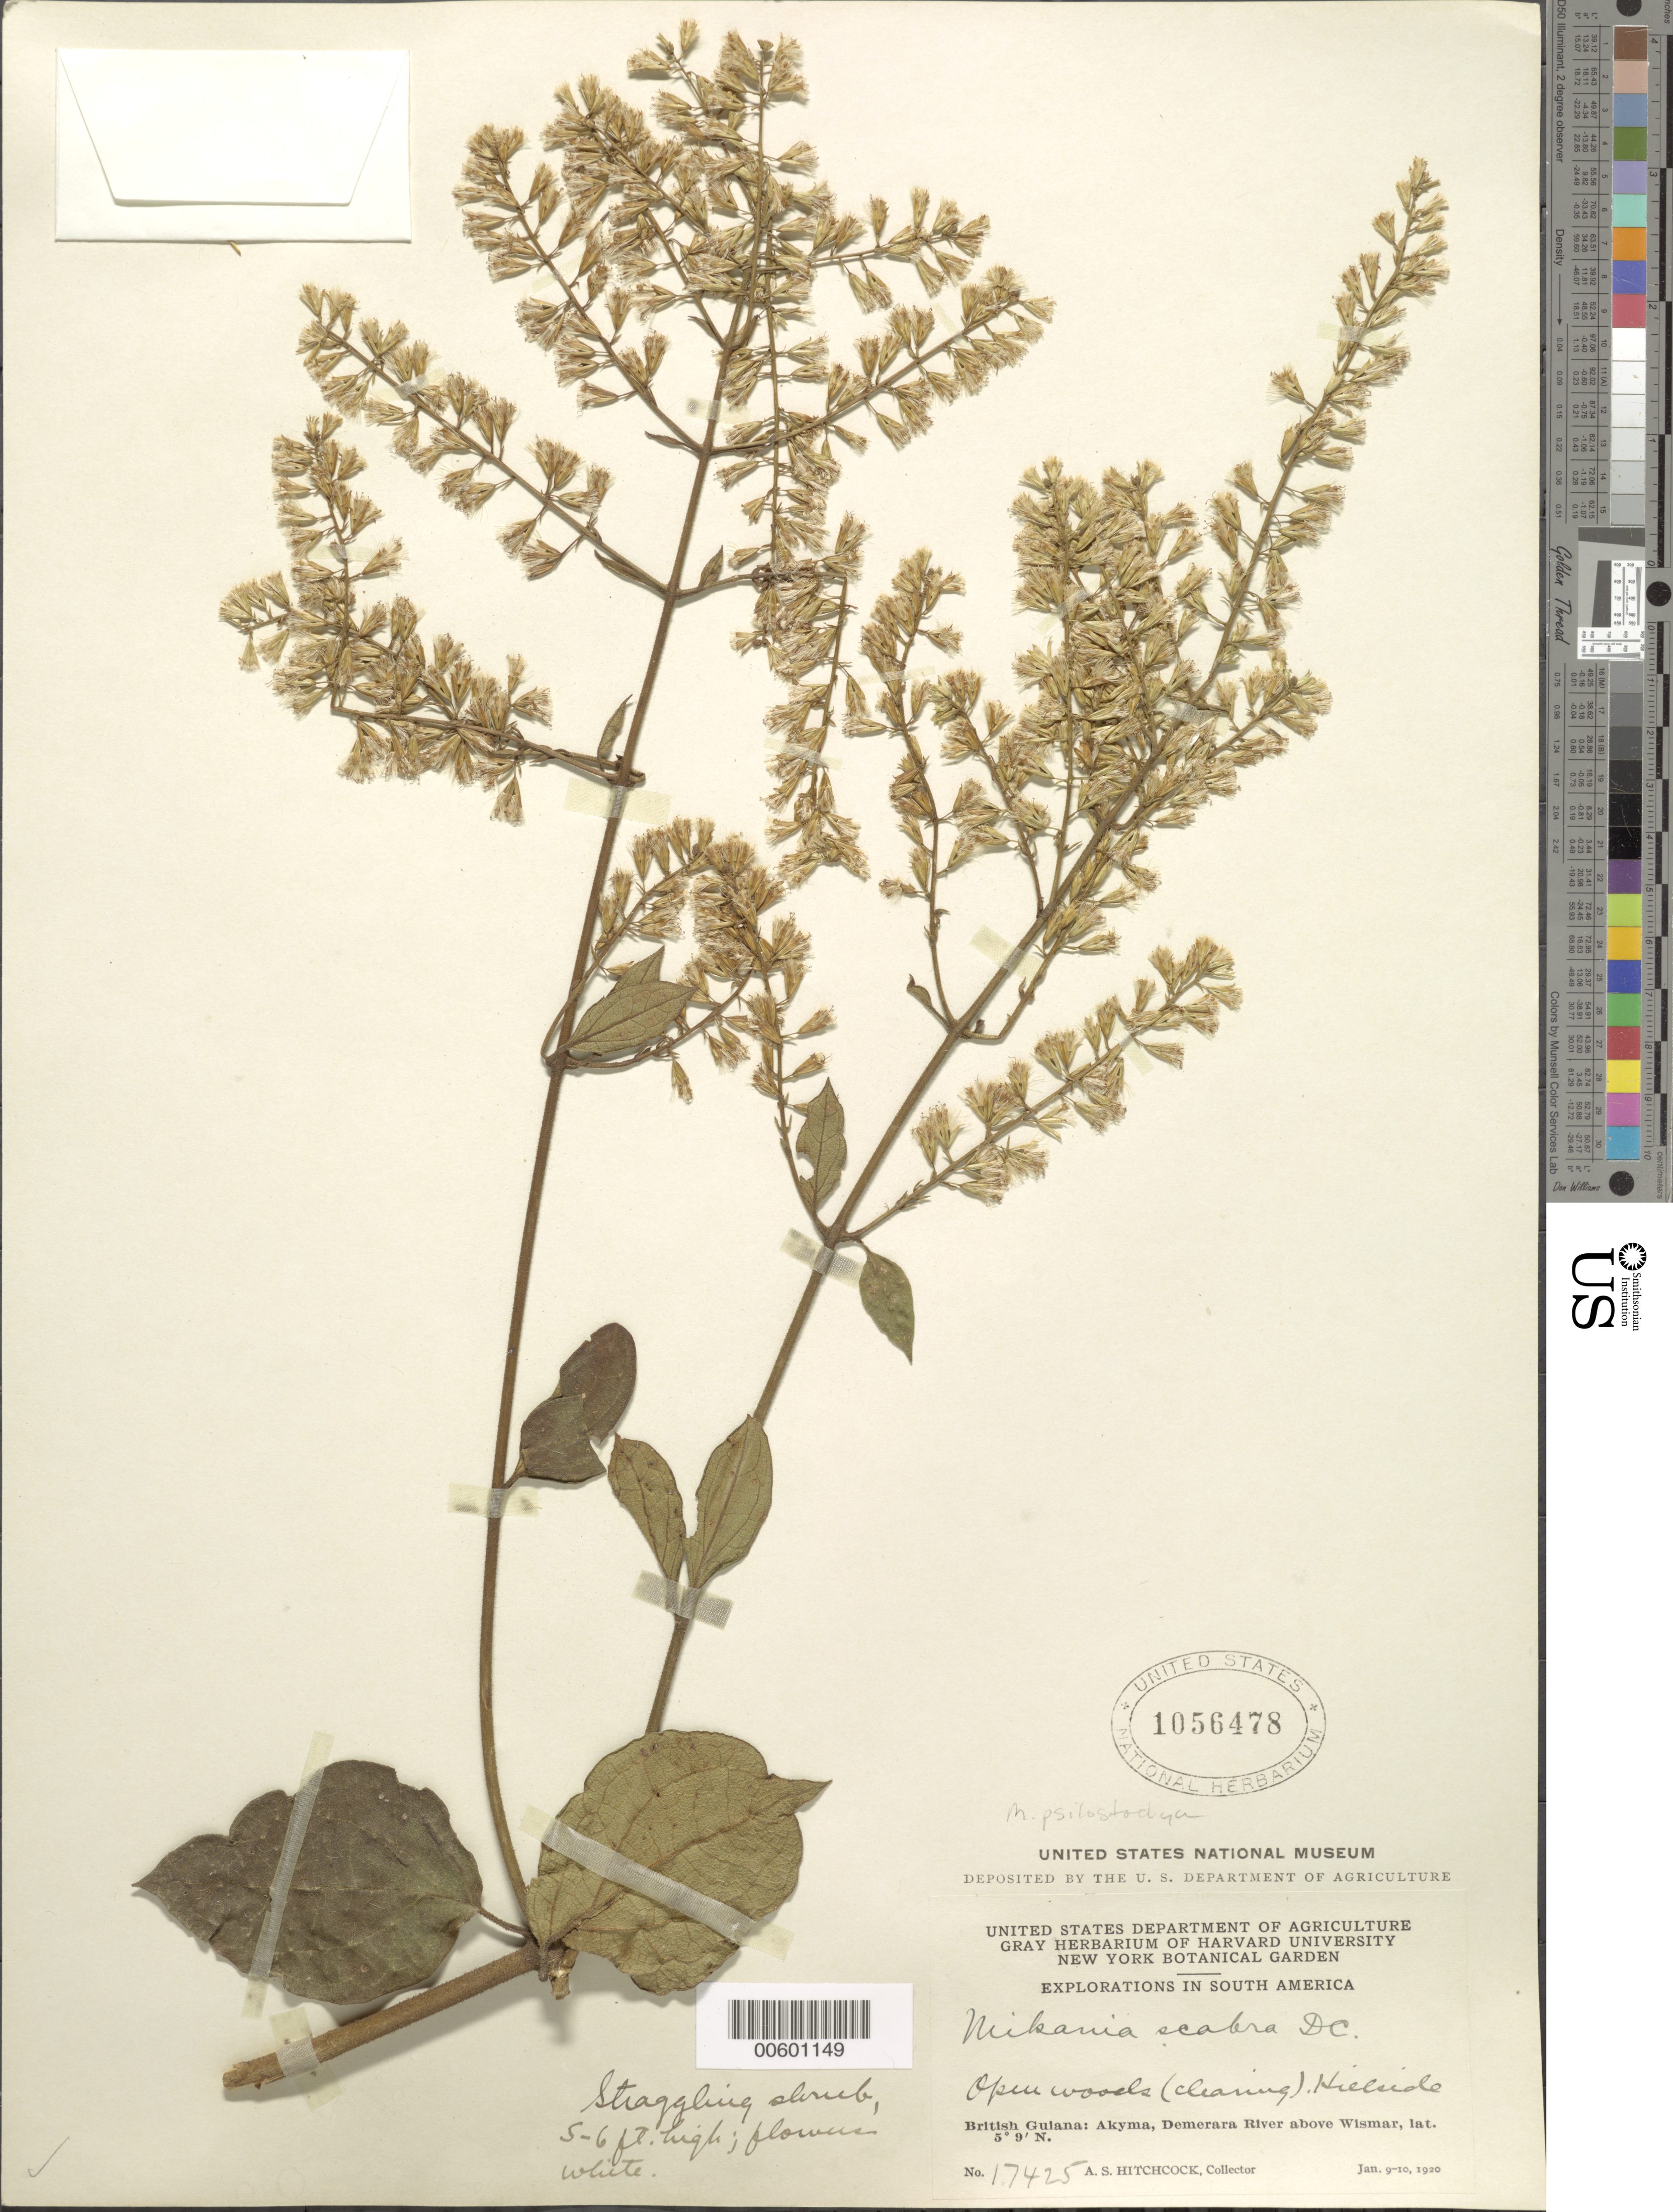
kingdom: Plantae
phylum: Tracheophyta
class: Magnoliopsida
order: Asterales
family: Asteraceae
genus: Mikania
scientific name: Mikania psilostachya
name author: DC.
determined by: Pruski, J. F.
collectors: A. S. Hitchcock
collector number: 17425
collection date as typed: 9-Jan-20 to 10-Jan-20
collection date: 1920-01-09/1920-01-10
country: Guyana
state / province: U. Demerara-Berbice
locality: Akyma, Demerara River above Wismar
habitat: Open woods (clearing), hillside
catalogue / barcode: US 1056478